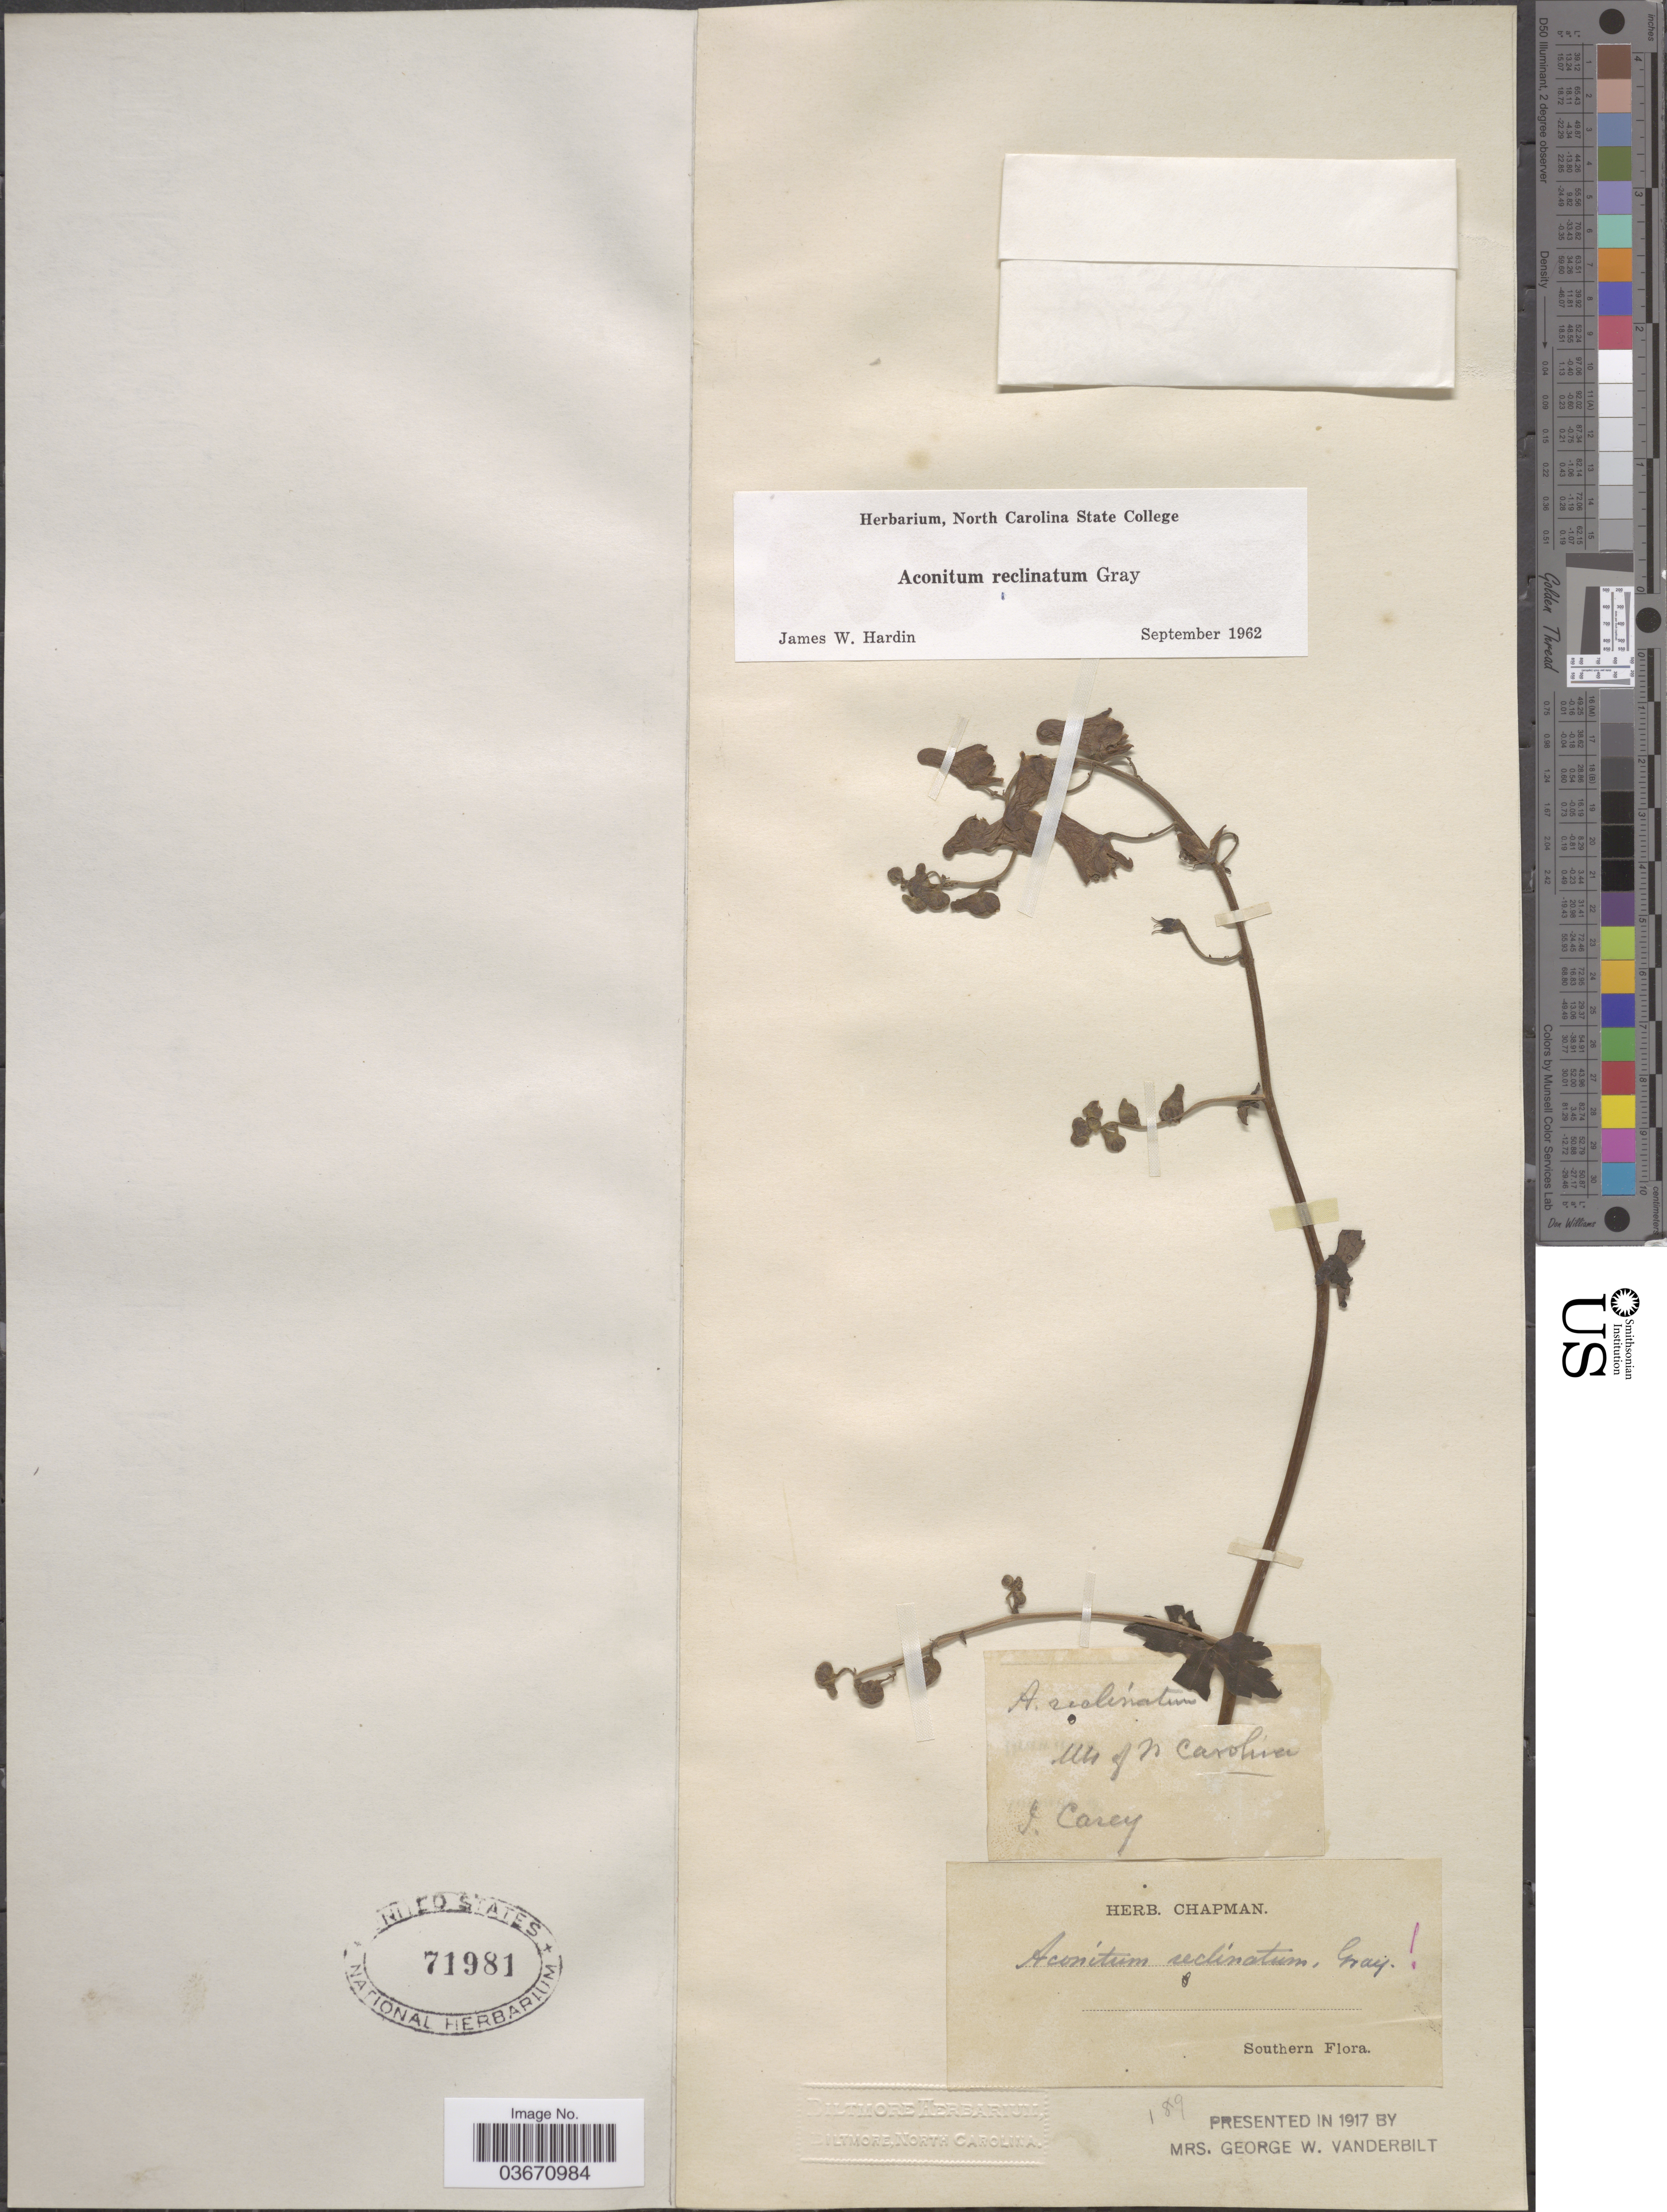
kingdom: Plantae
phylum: Tracheophyta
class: Magnoliopsida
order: Ranunculales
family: Ranunculaceae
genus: Aconitum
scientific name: Aconitum reclinatum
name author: A. Gray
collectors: J. Carey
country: United States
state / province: North Carolina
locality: Southern. Mts. of N Carolina.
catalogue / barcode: US 71981